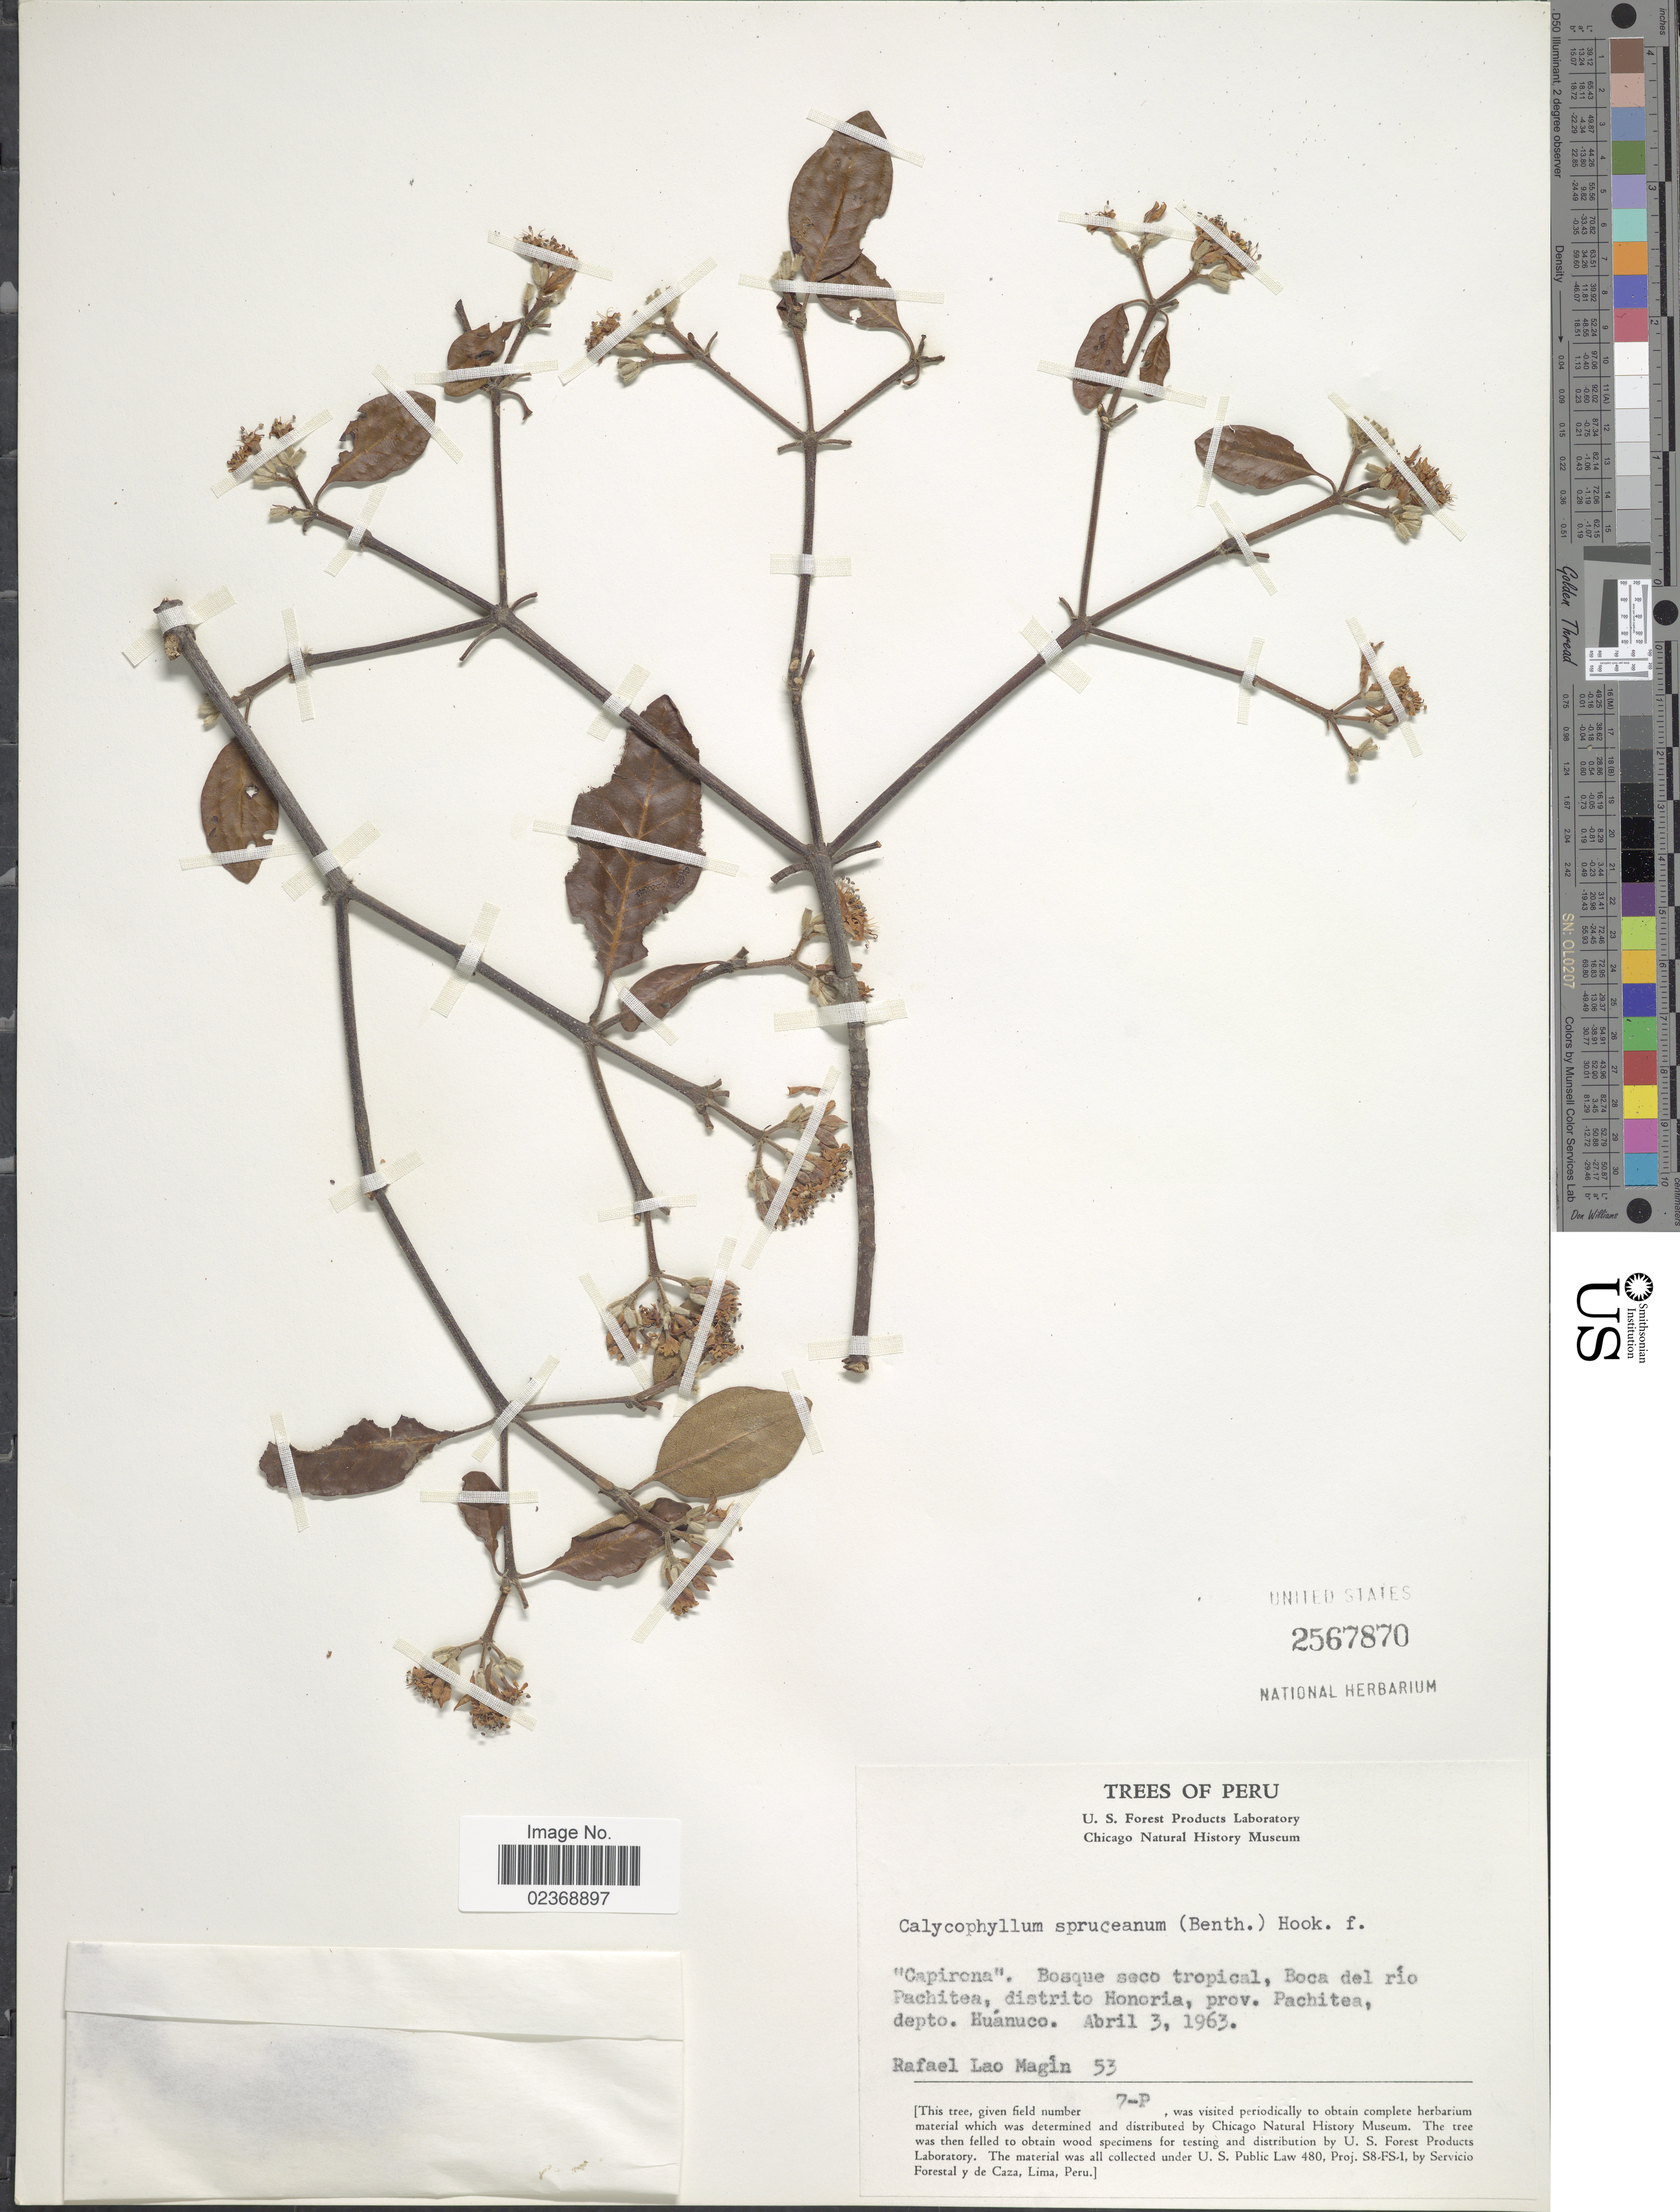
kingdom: Plantae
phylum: Tracheophyta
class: Magnoliopsida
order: Gentianales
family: Rubiaceae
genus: Calycophyllum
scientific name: Calycophyllum spruceanum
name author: (Benth.) Hook. f. ex K. Schum.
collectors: R. L. Magin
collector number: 53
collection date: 1963-04-13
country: Peru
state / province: Huánuco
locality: Bosque seco tropical, Boca del rio Pachitea, distrito Honoria, prov. Pachitea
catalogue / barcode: US 2567870